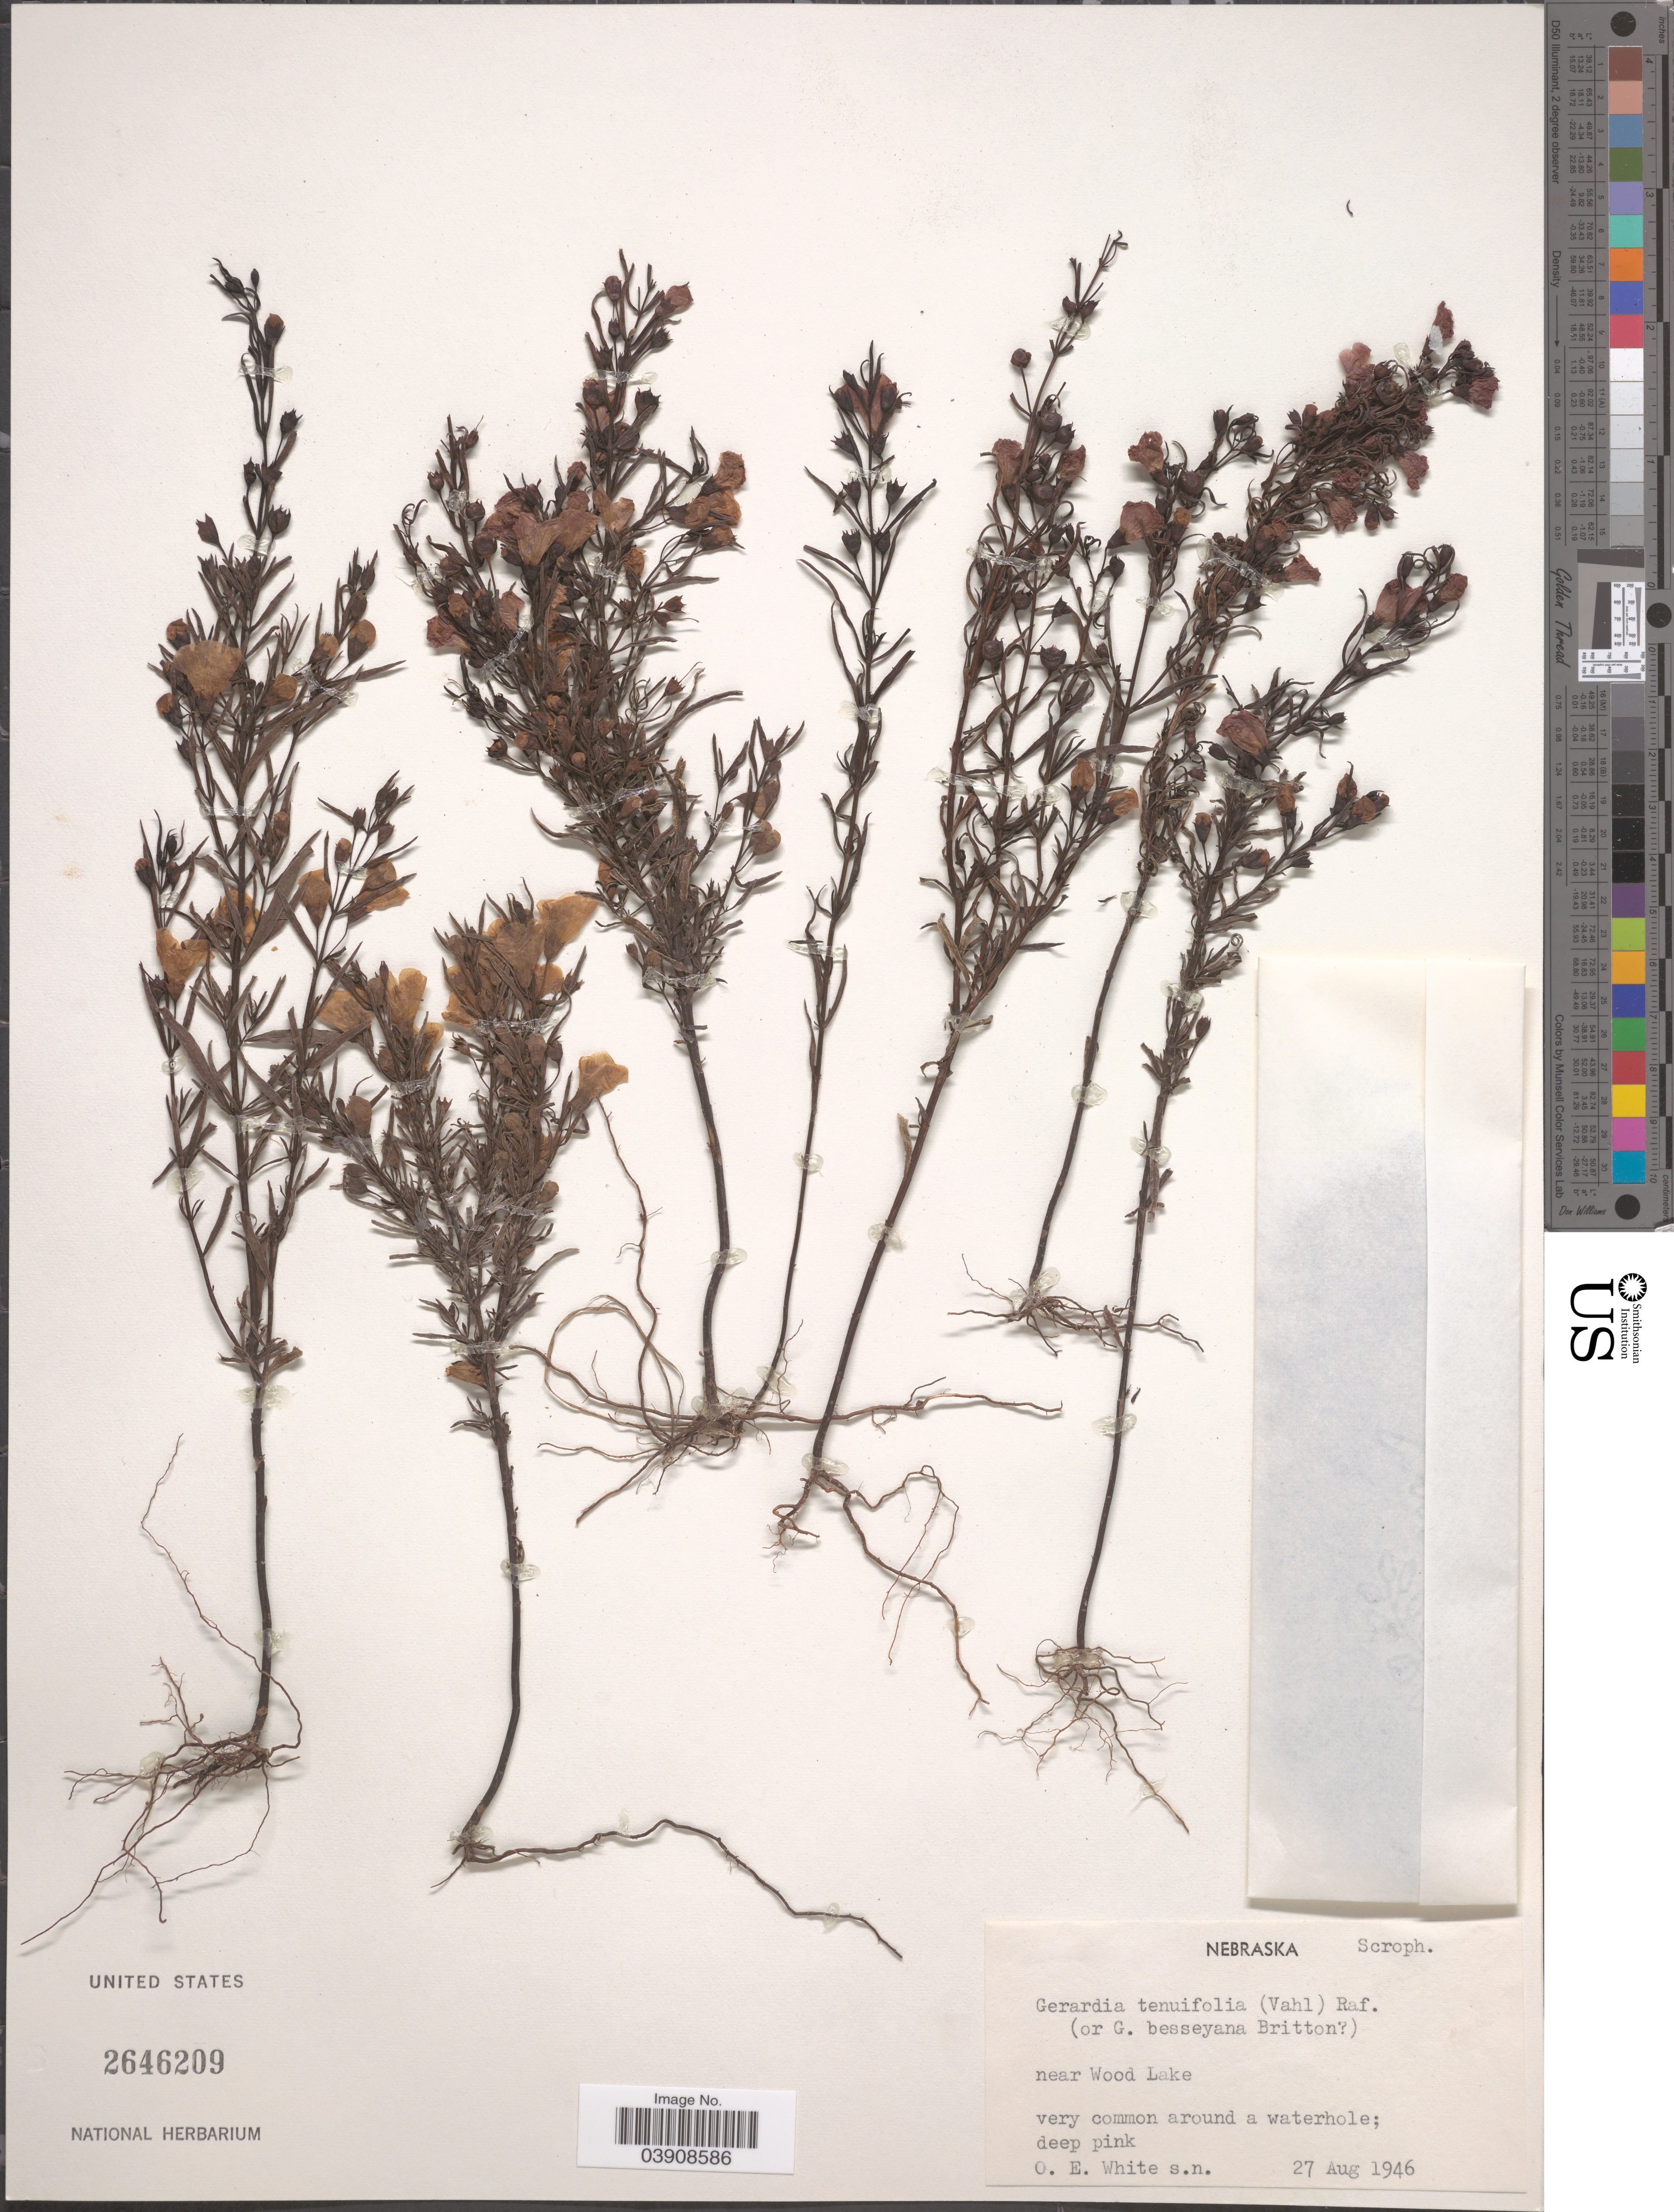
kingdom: Plantae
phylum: Tracheophyta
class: Magnoliopsida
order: Lamiales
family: Orobanchaceae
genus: Agalinis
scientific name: Agalinis tenuifolia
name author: (Vahl) Raf.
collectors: O. E. White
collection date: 1946-08-27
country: United States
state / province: Nebraska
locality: Near Wood Lake.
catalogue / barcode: US 2646209